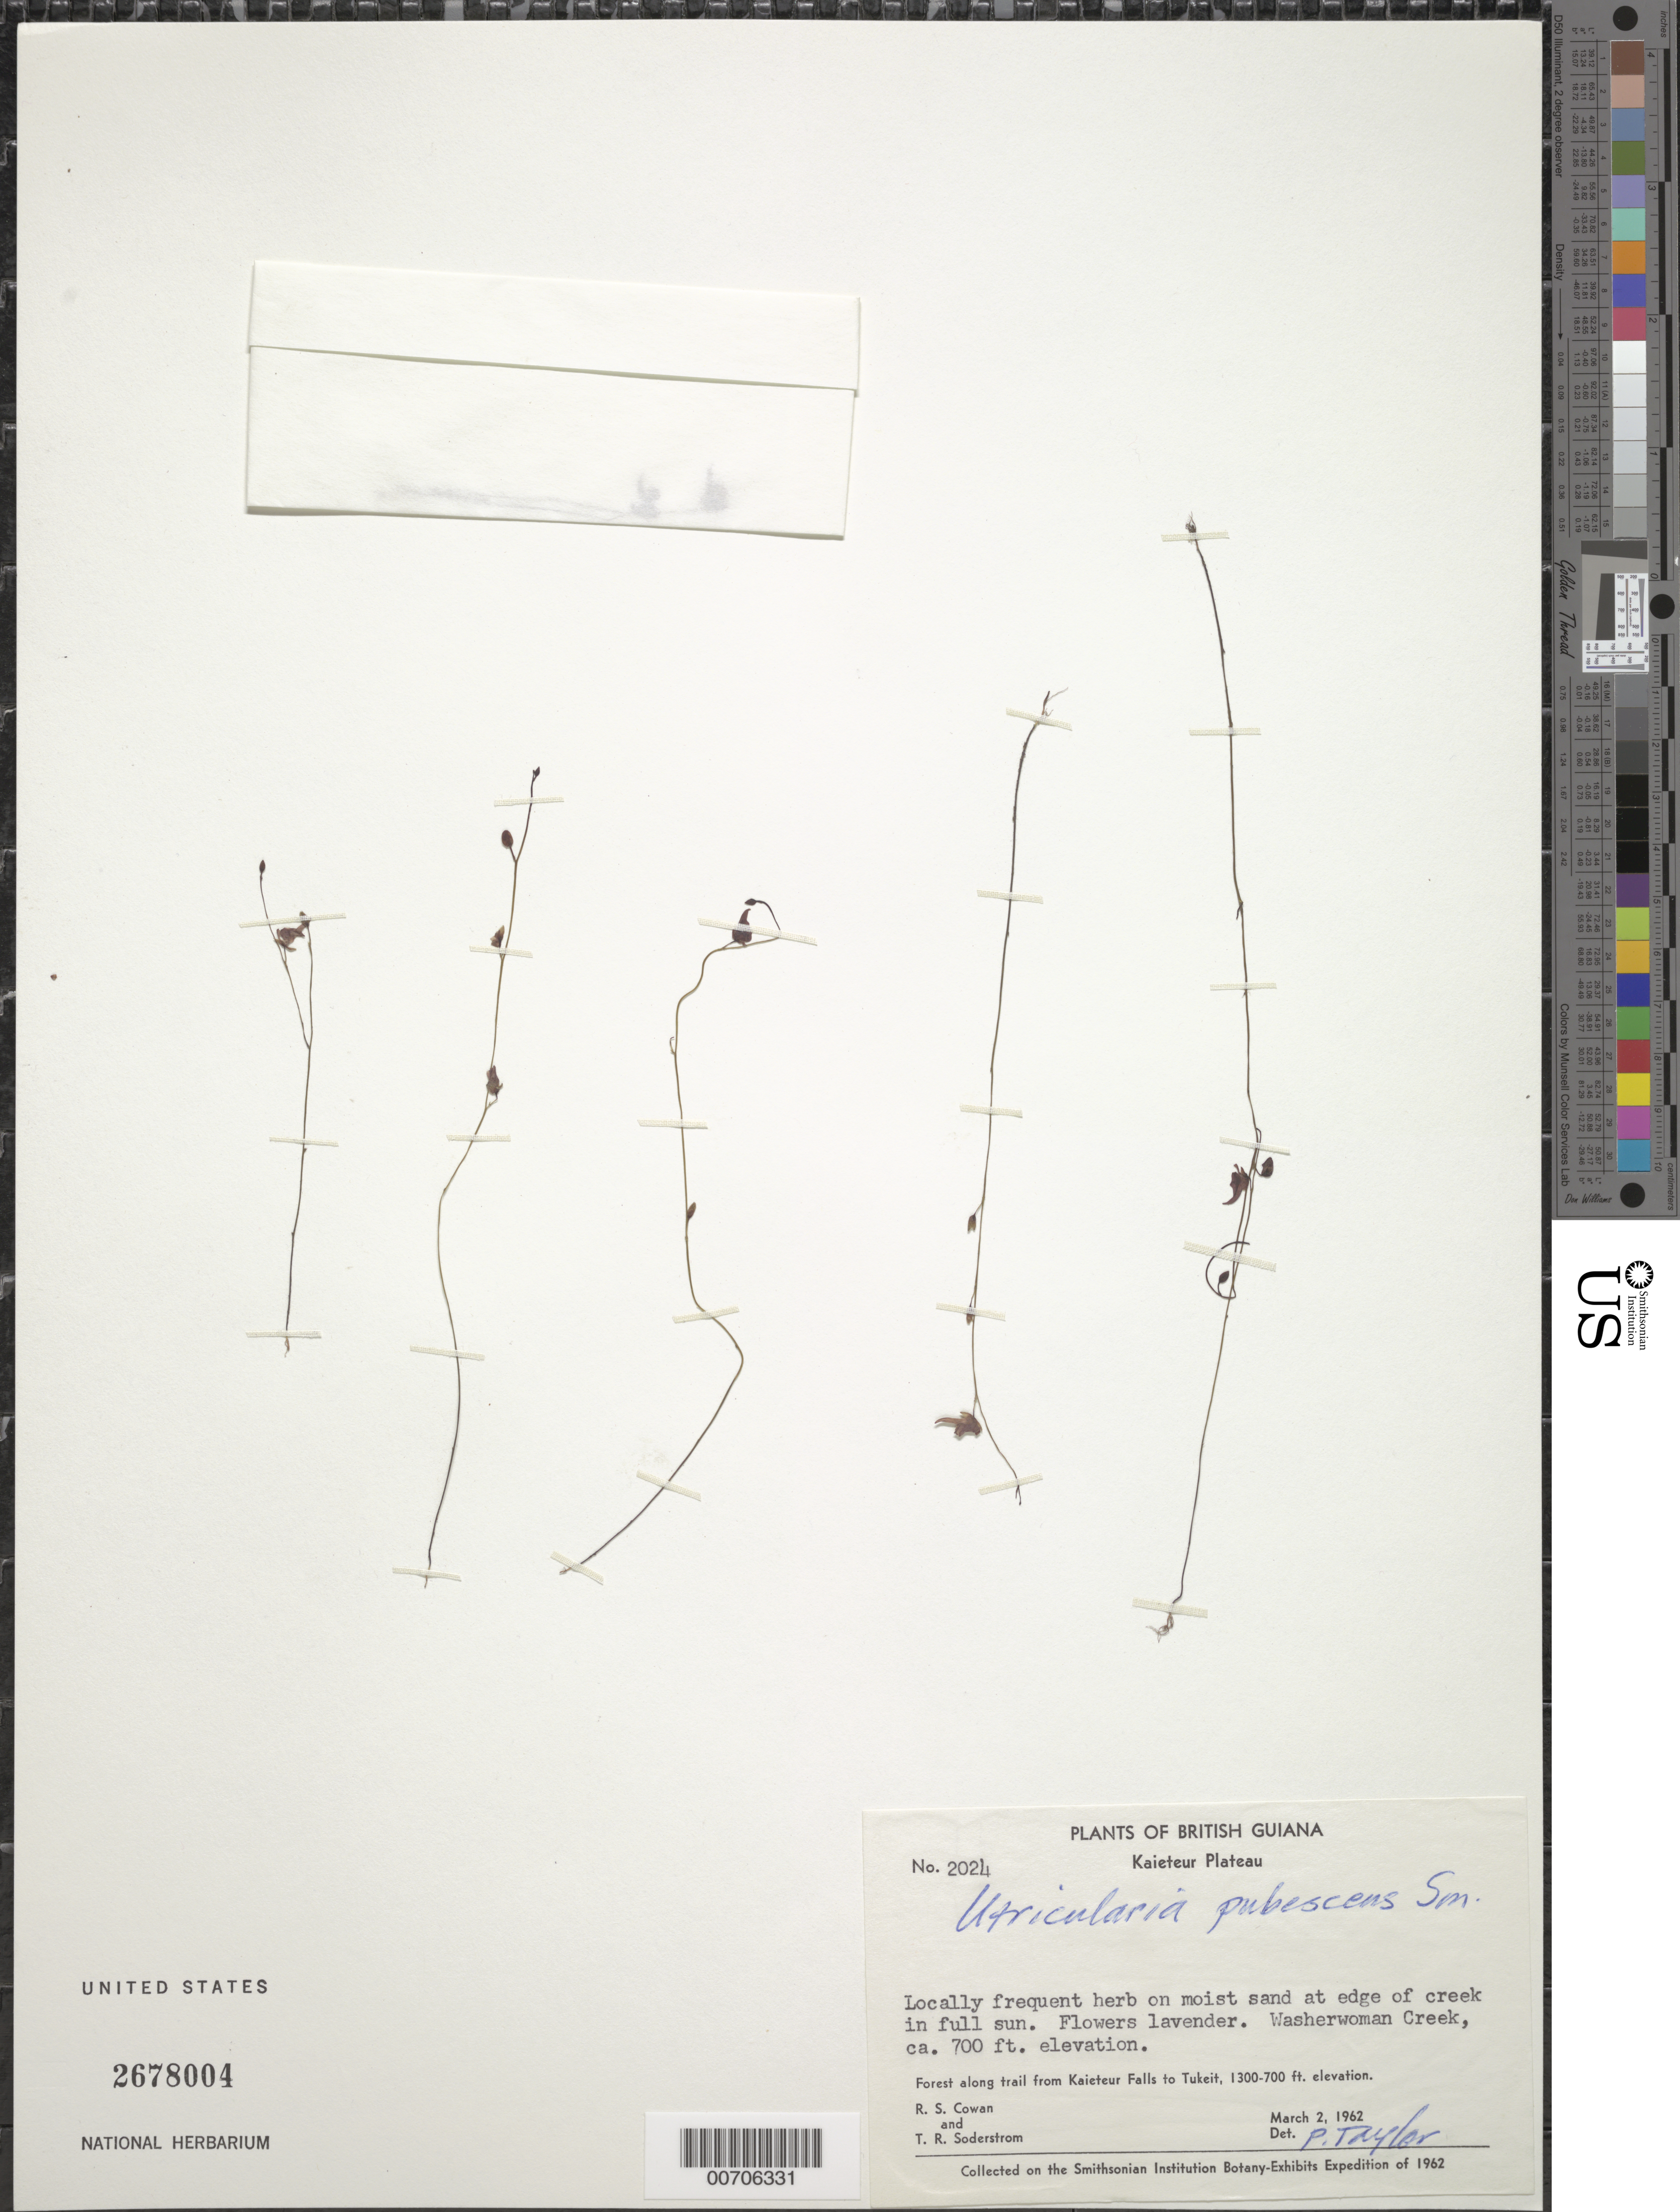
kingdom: Plantae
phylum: Tracheophyta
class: Magnoliopsida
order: Lamiales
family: Lentibulariaceae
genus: Utricularia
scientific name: Utricularia pubescens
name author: Sm.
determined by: Taylor, P.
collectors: R. S. Cowan & T. R. Soderstrom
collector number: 2024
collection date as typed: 2-Mar-62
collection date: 1962-03-02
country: Guyana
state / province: Potaro-Siparuni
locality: Kaieteur Plateau, trail from Kaieteur Plateau to Tukeit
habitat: Moist sand at edge of creek in full sun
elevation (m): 213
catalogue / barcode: US 2678004